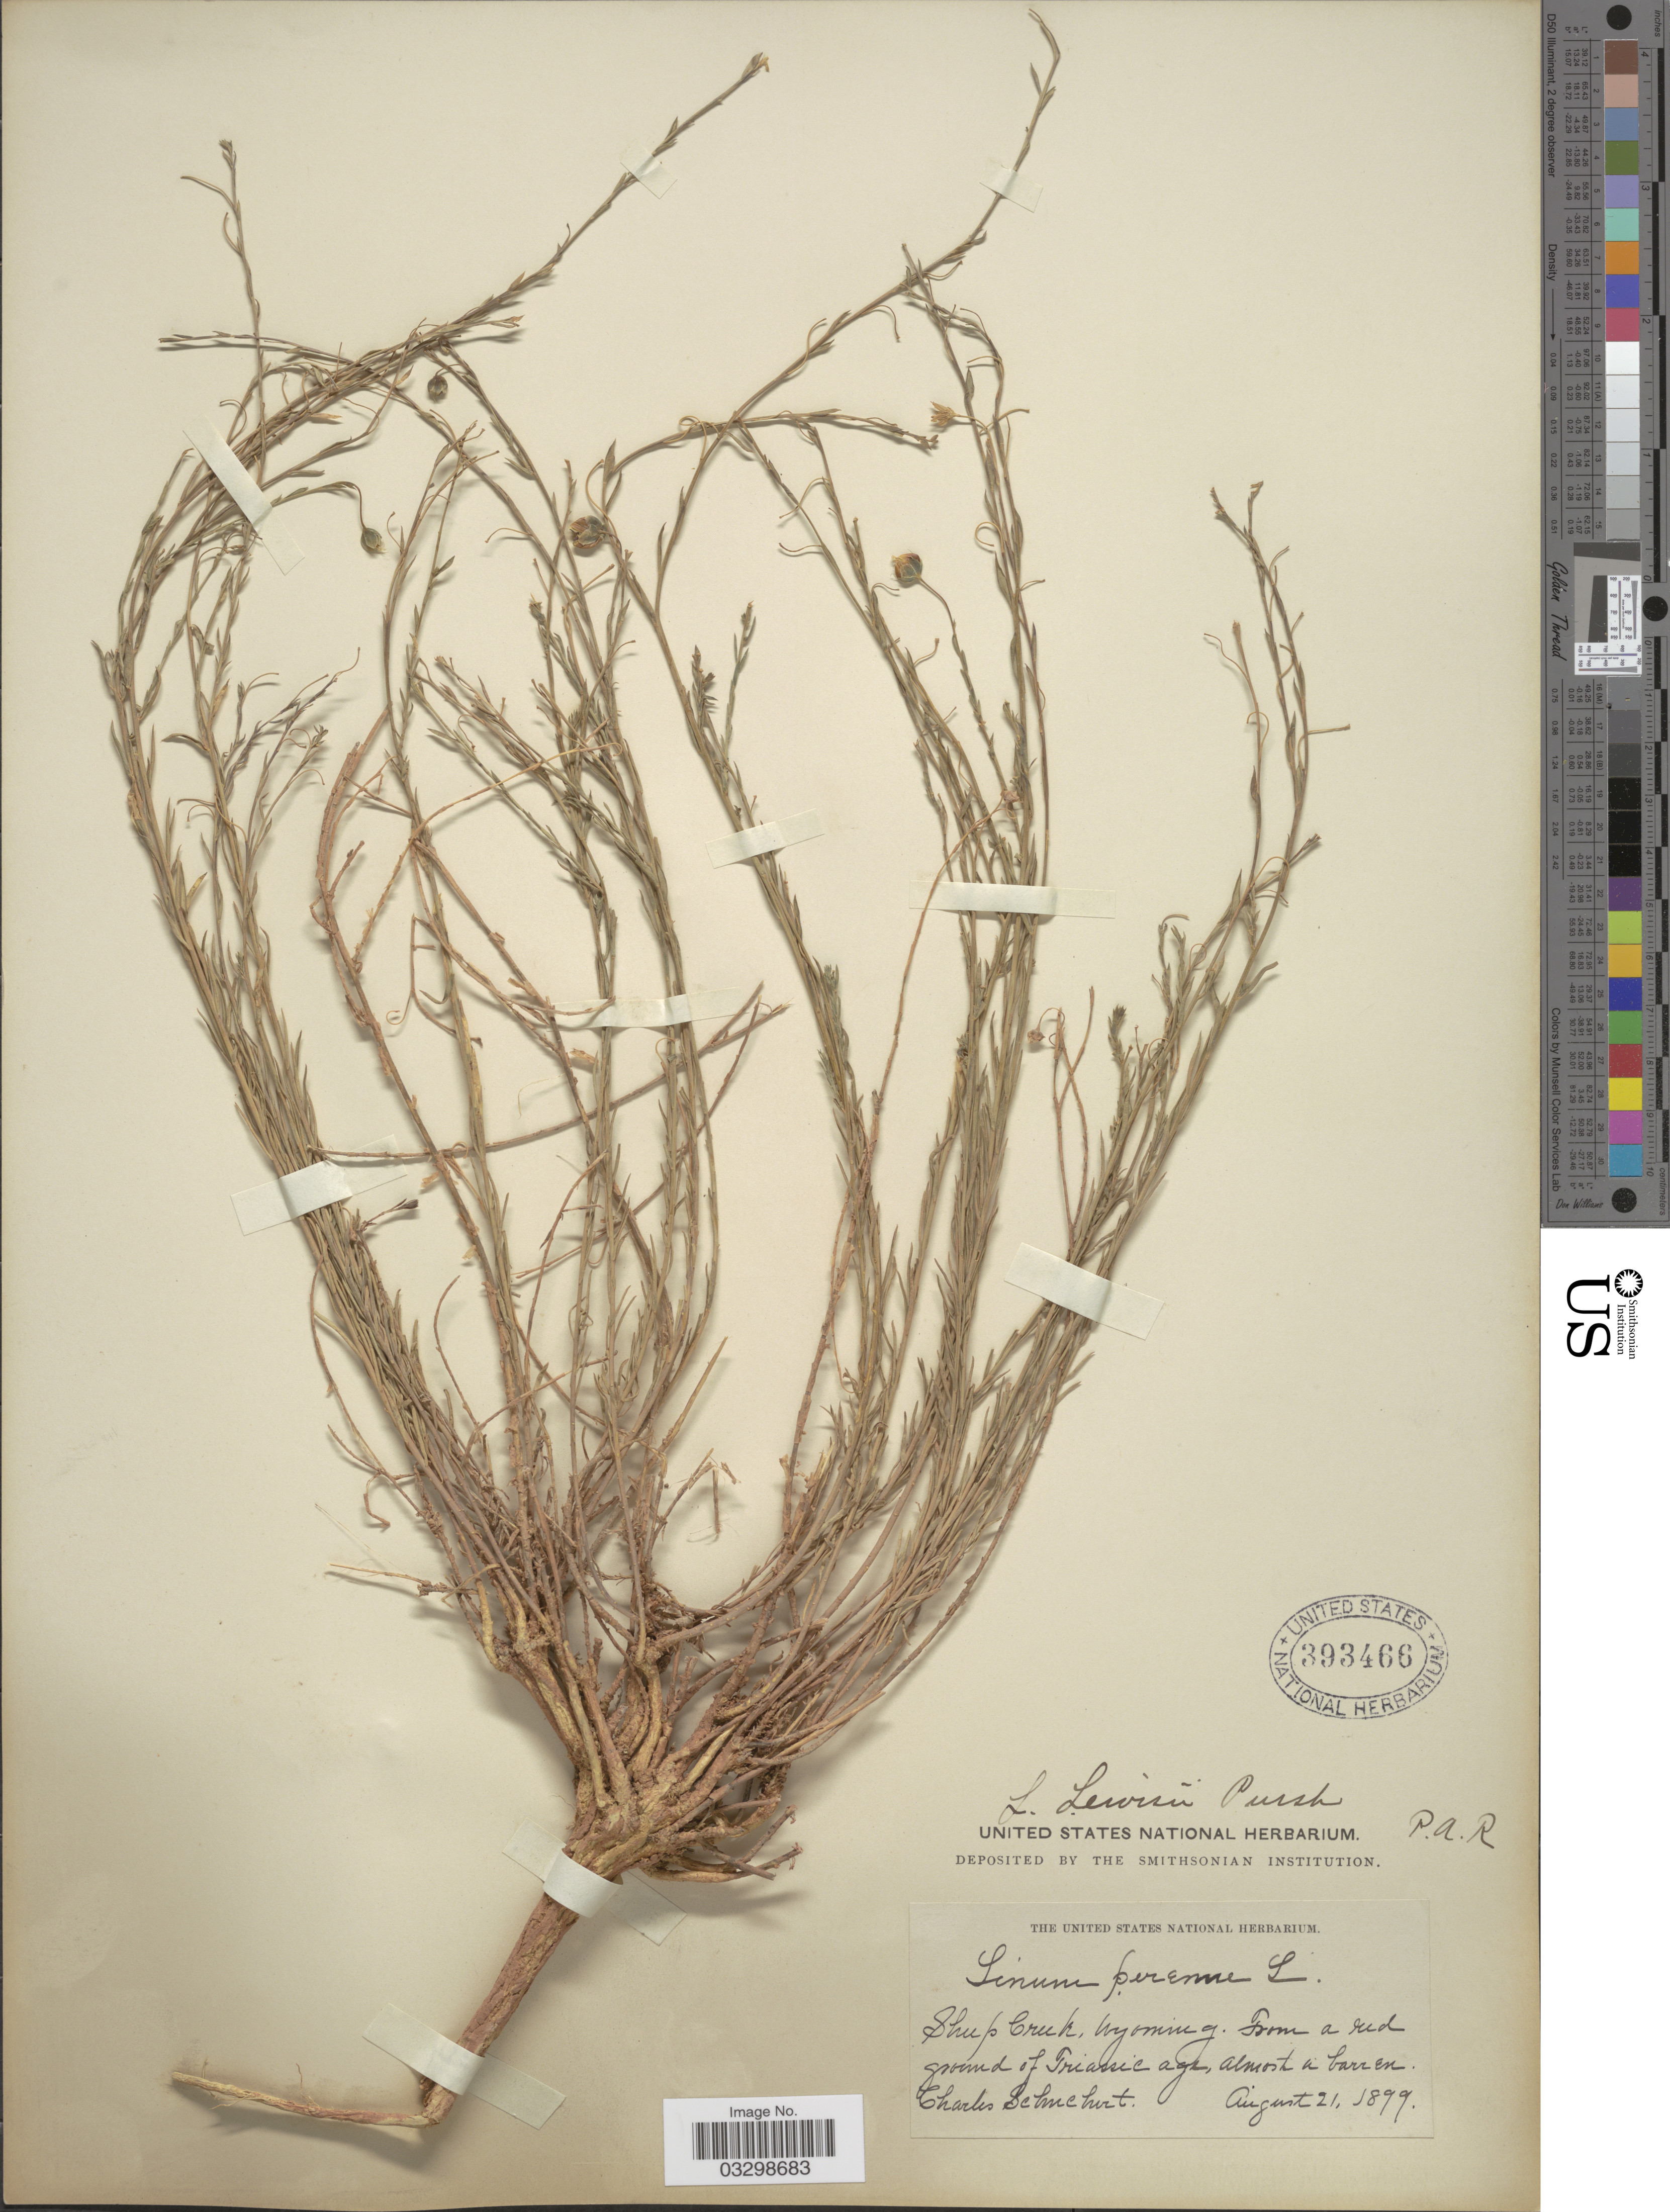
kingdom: Plantae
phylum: Tracheophyta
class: Magnoliopsida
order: Malpighiales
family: Linaceae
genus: Linum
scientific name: Linum lewisii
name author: Pursh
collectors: C. Schuchert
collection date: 1899-08-21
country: United States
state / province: Wyoming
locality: Sheep Creek.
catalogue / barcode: US 393466